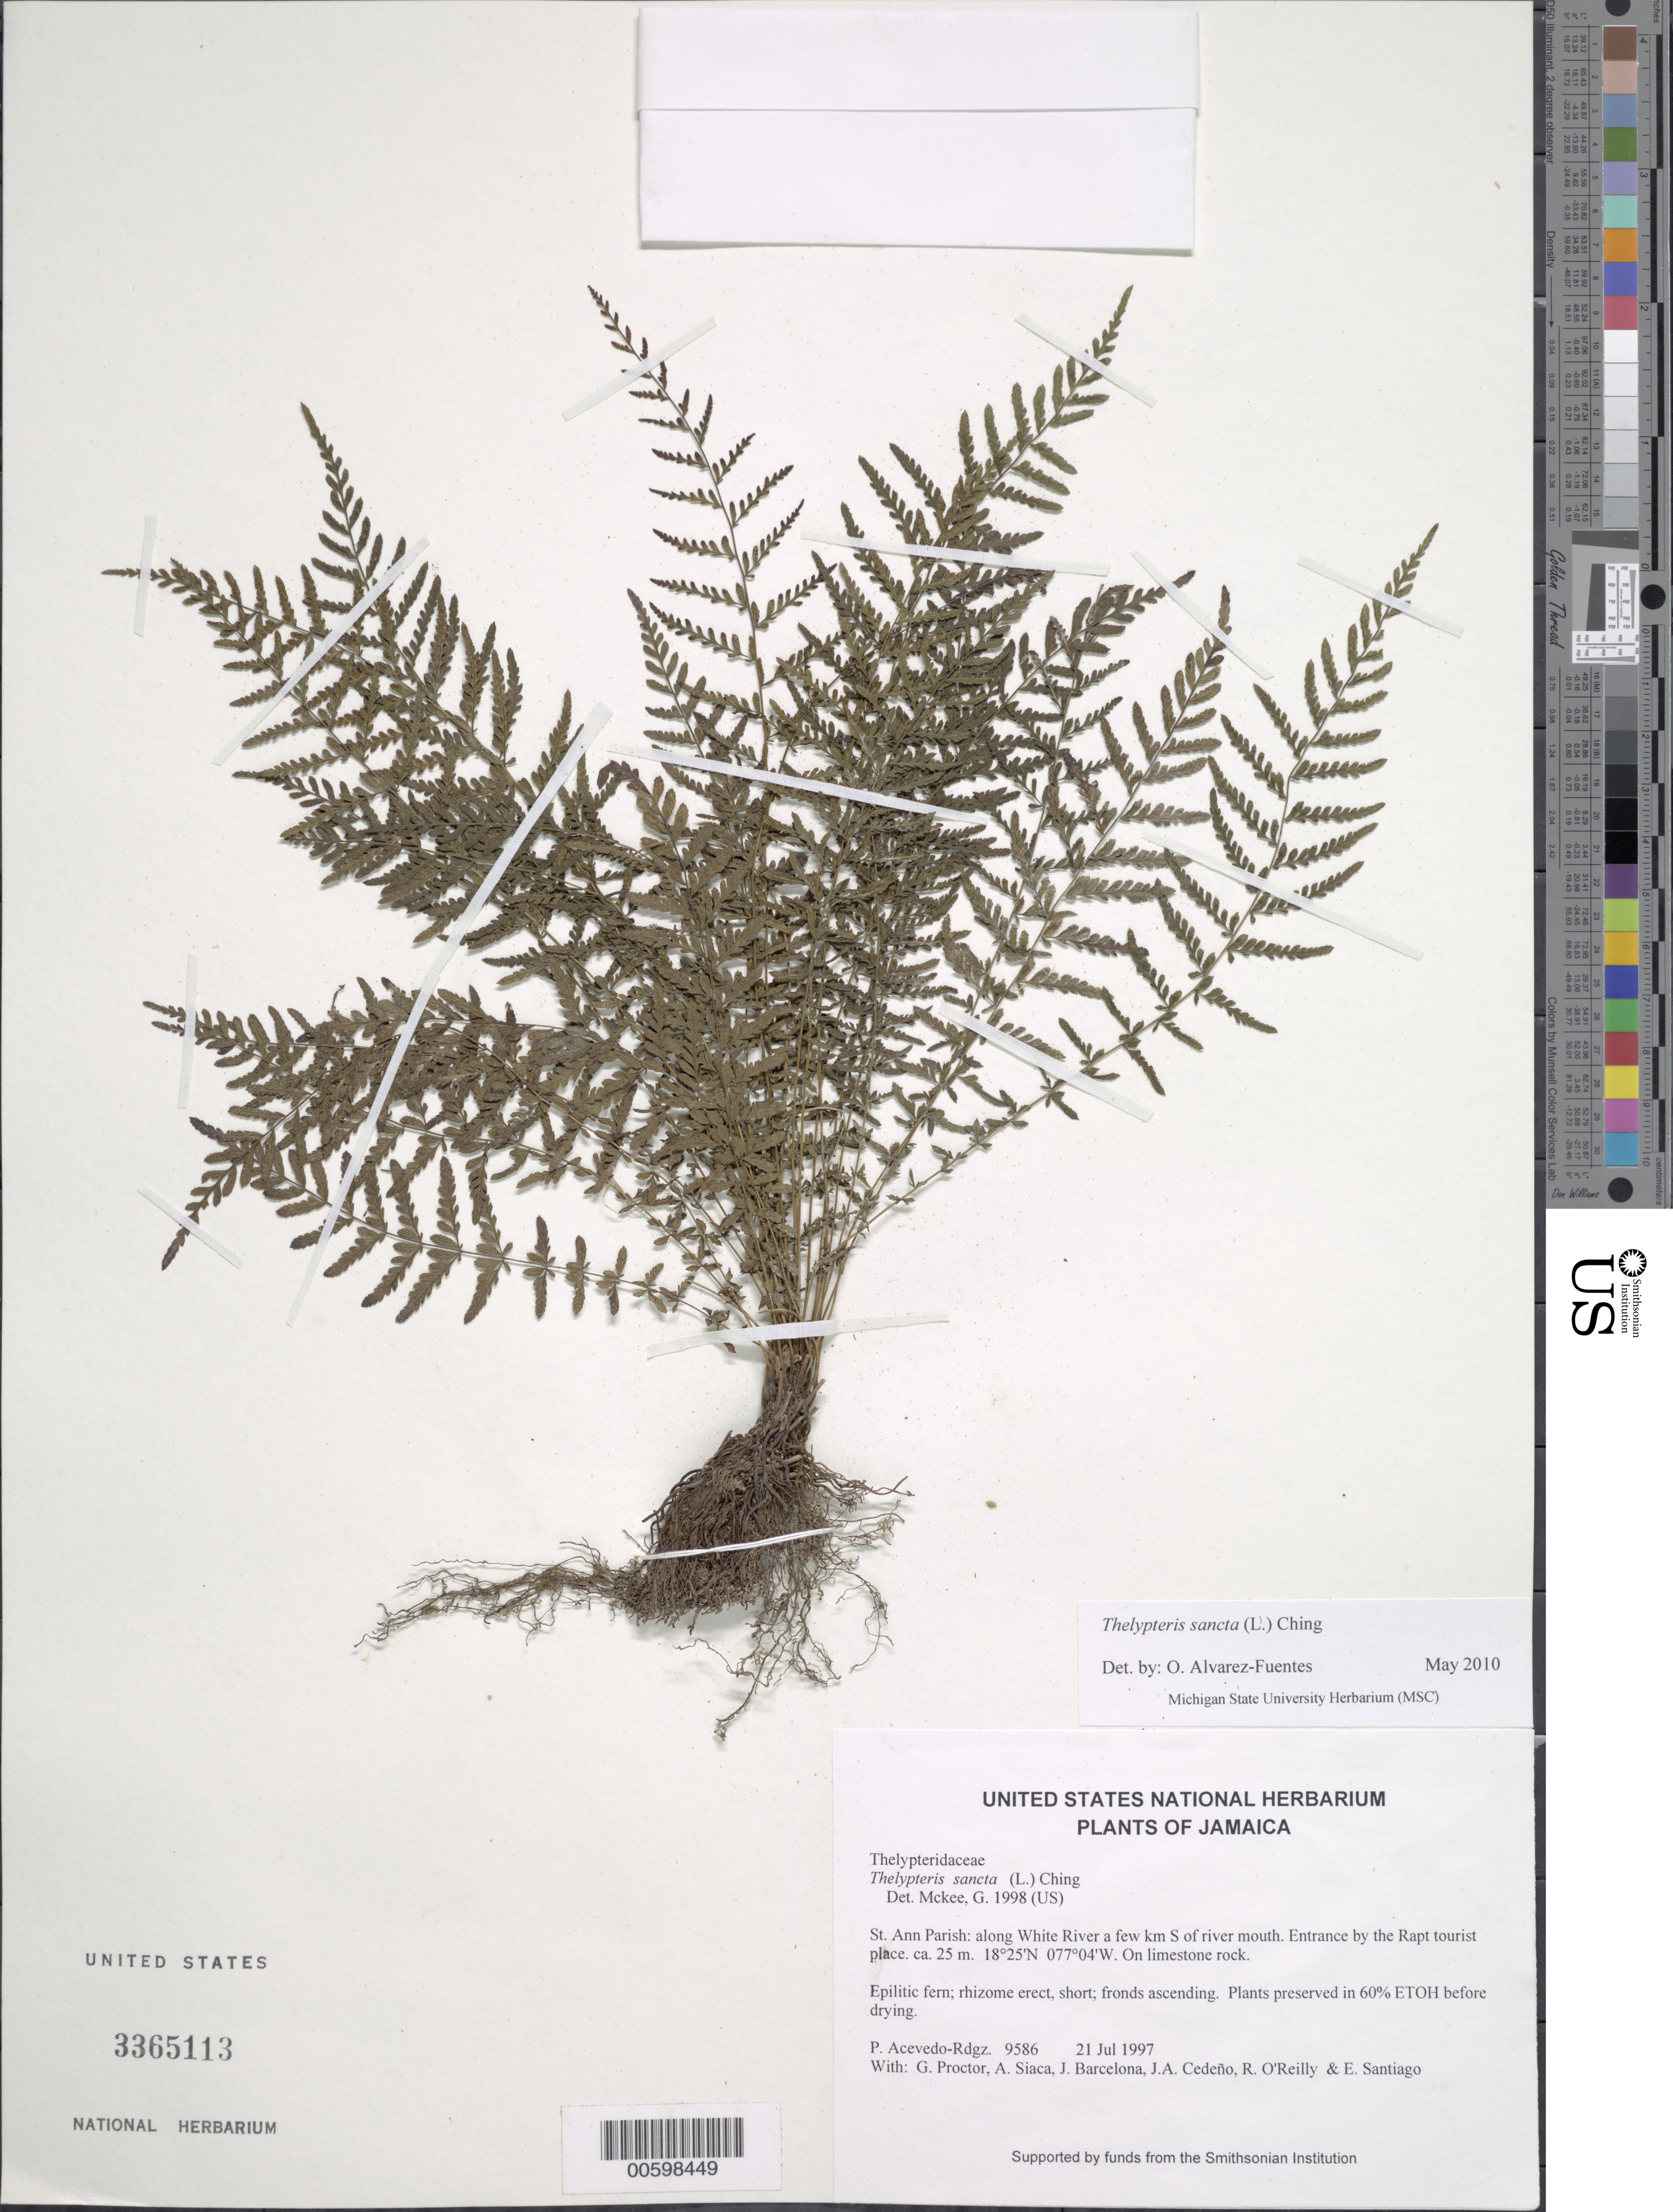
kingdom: Plantae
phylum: Tracheophyta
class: Polypodiopsida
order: Polypodiales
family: Thelypteridaceae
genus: Amauropelta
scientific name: Amauropelta sancta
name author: (L.) Pic. Serm.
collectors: P. Acevedo-Rodr., G. R. Proctor, A. Siaca, J. Barcelona, J. A. Cedeño M. & R. O'Reilly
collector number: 9586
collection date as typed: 21 Jul 1997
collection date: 1997-07-21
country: Jamaica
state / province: Saint Ann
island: Jamaica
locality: St. Ann Parish: along White River a few km S of river mouth. Entrance by the Rapt tourist place.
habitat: On limestone rock.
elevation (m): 25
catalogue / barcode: US 3365113